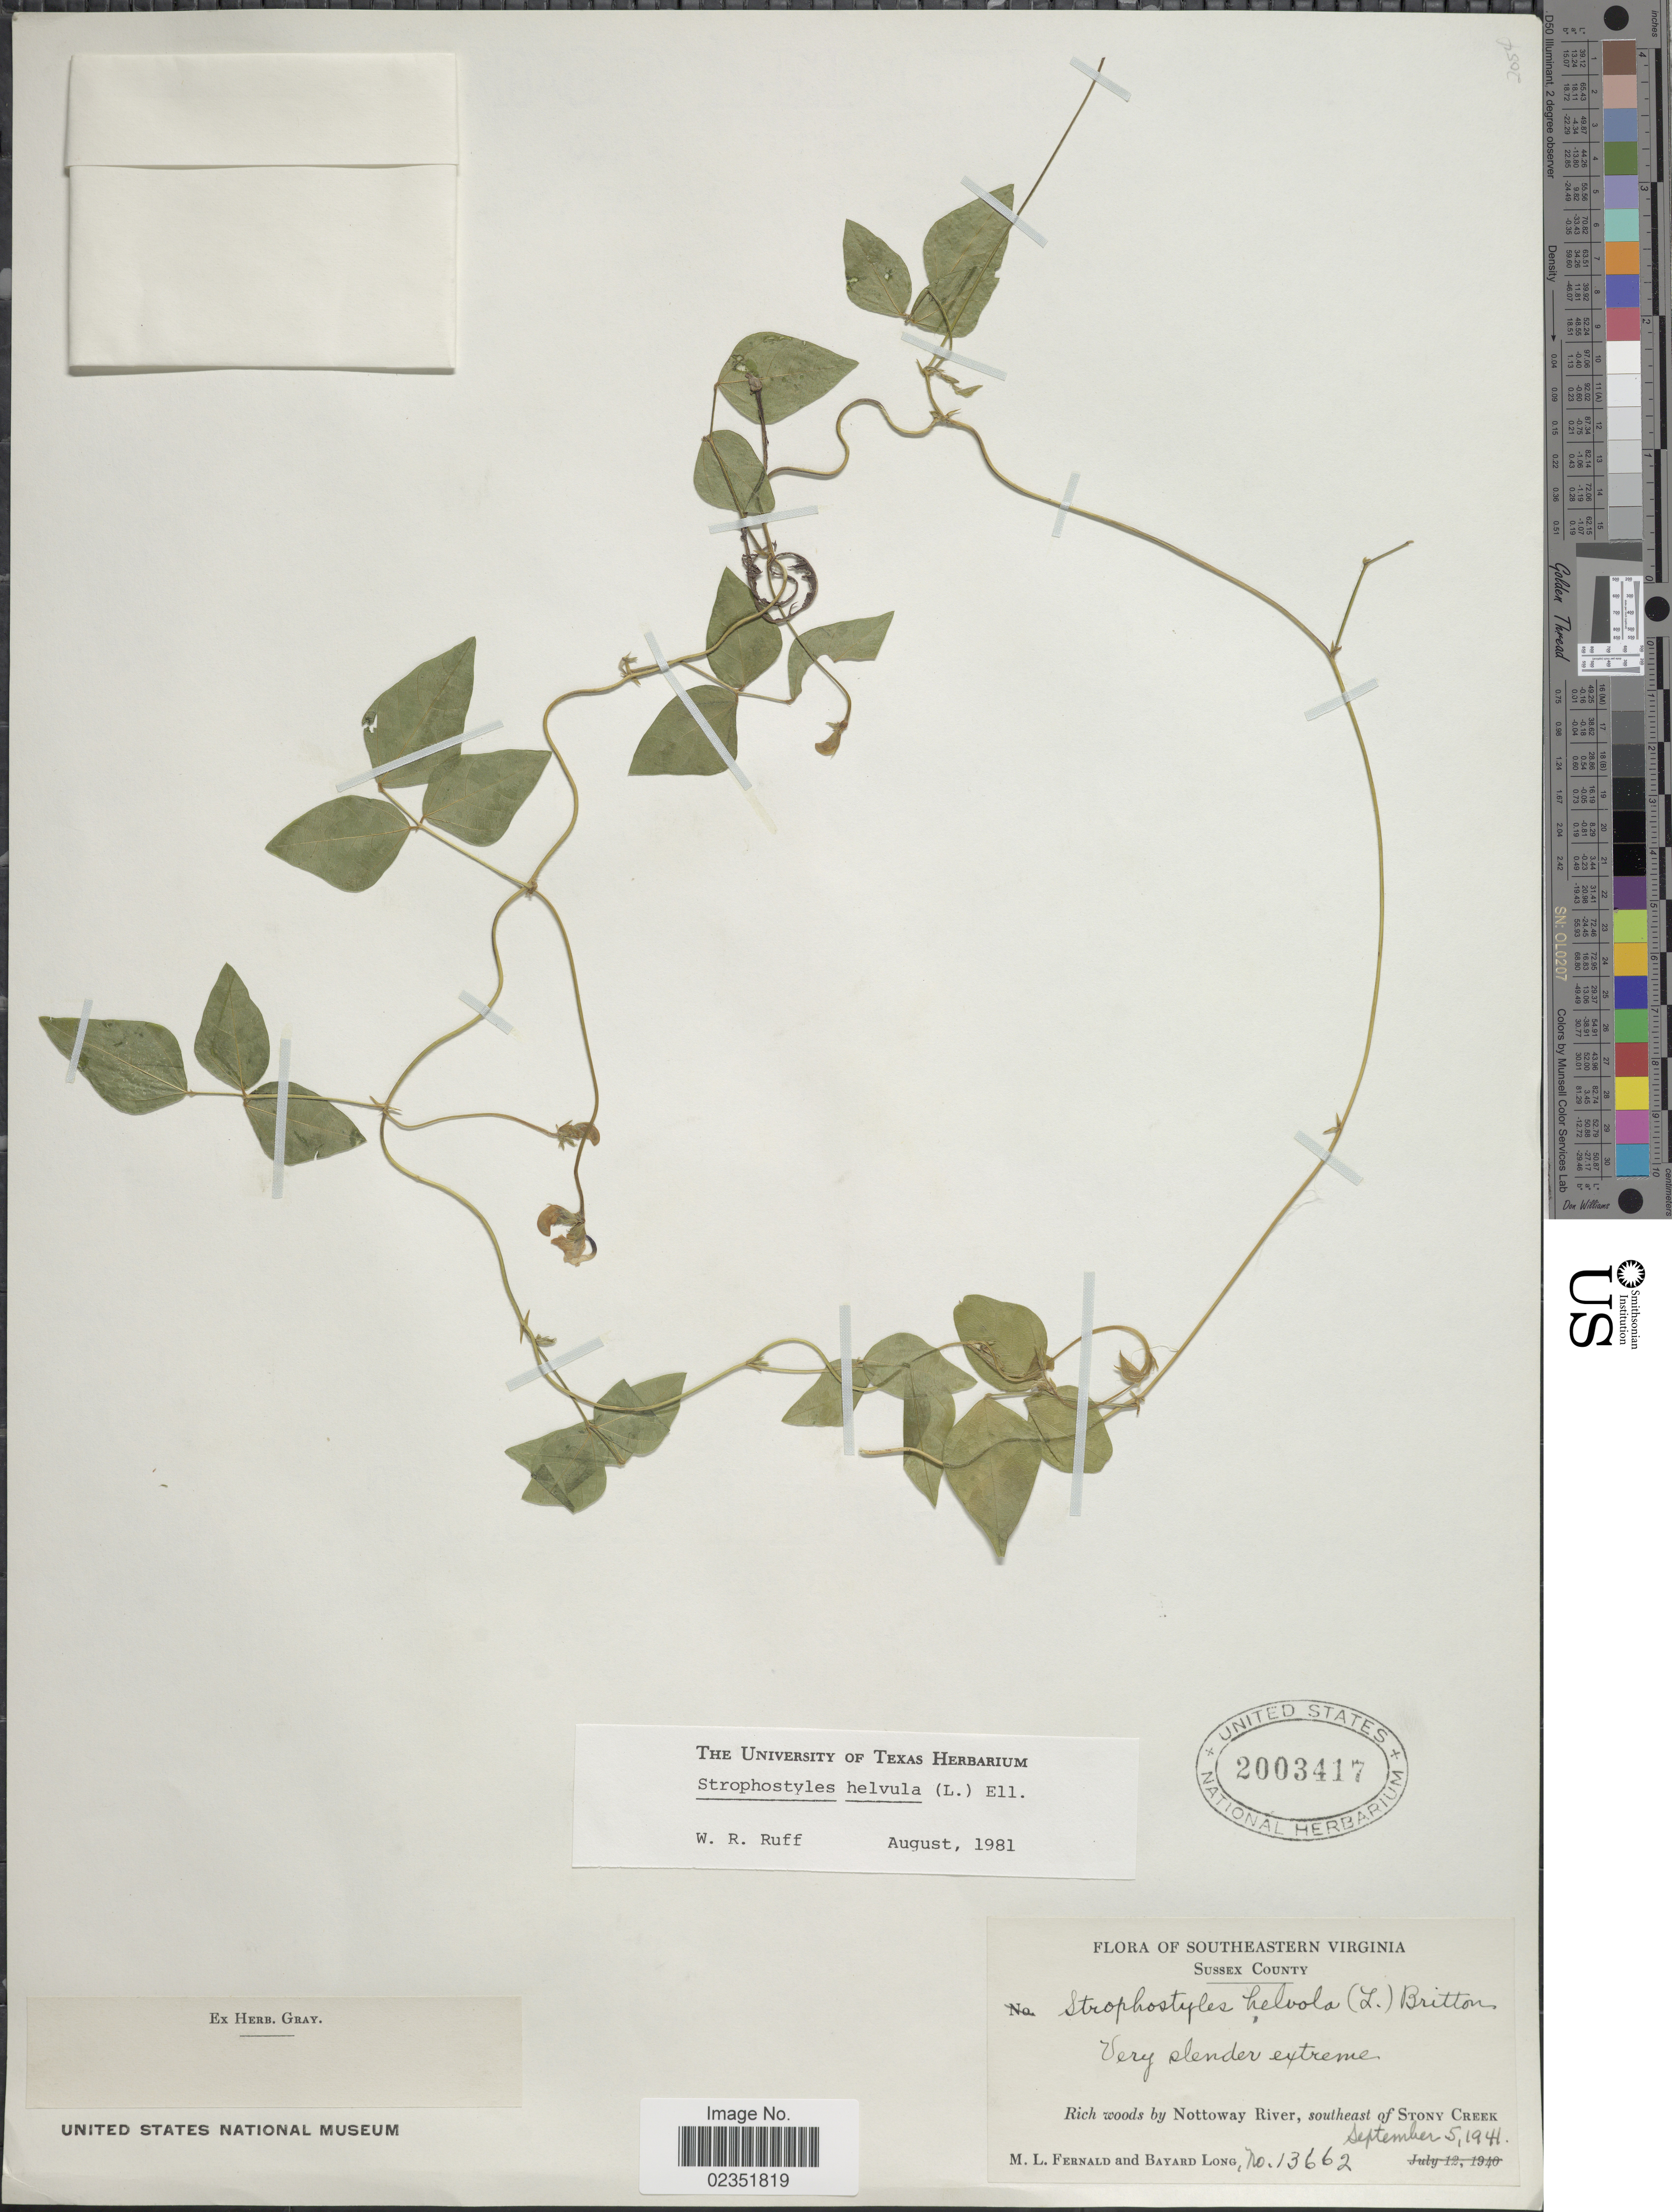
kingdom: Plantae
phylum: Tracheophyta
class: Magnoliopsida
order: Fabales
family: Fabaceae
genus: Strophostyles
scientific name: Strophostyles helvola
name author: (L.) Elliott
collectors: M. L. Fernald & B. Long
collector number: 13662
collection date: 1941-09-05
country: United States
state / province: Virginia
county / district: Sussex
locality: Southeastern Virginia, Sussex County, Rich woods by Nottoway River, southeast of Stony Creek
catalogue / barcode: US 2003417